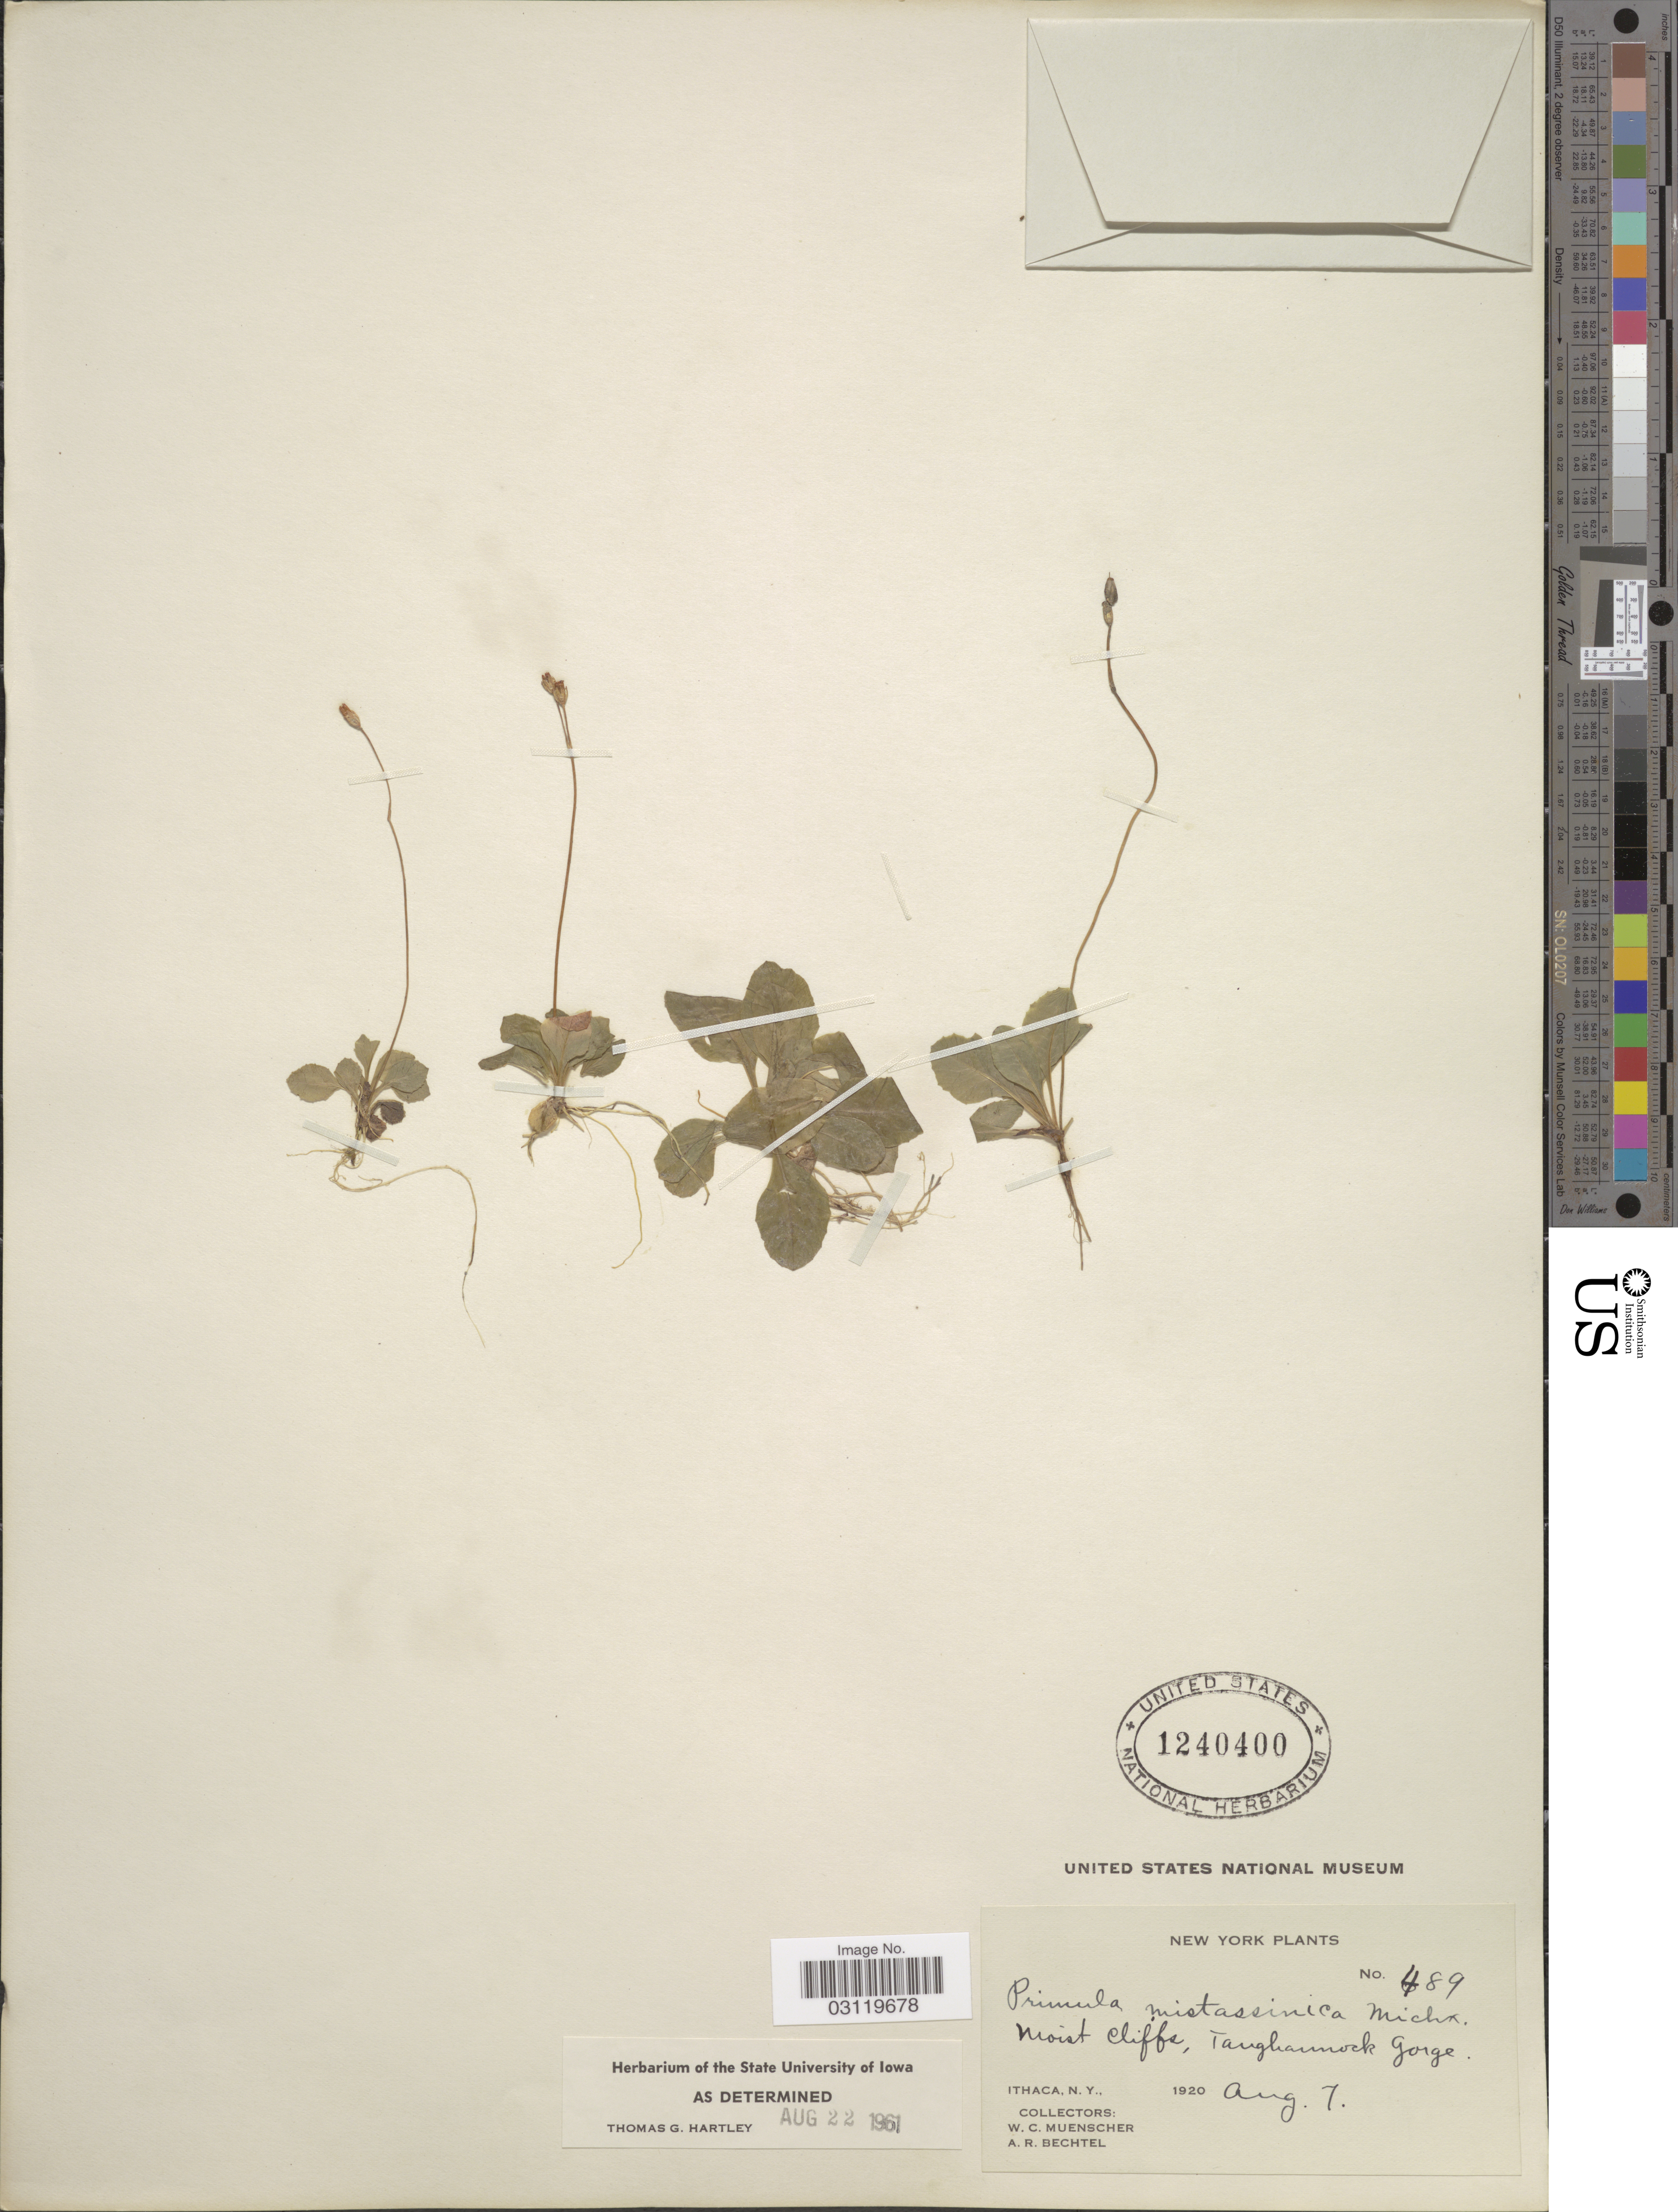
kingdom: Plantae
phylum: Tracheophyta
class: Magnoliopsida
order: Ericales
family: Primulaceae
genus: Primula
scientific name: Primula mistassinica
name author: Michx.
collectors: W. Muenscher & A. Bechtel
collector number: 489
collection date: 1920-08-07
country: United States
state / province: New York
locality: Ithaca. Taughannock Gorge.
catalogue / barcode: US 1240400